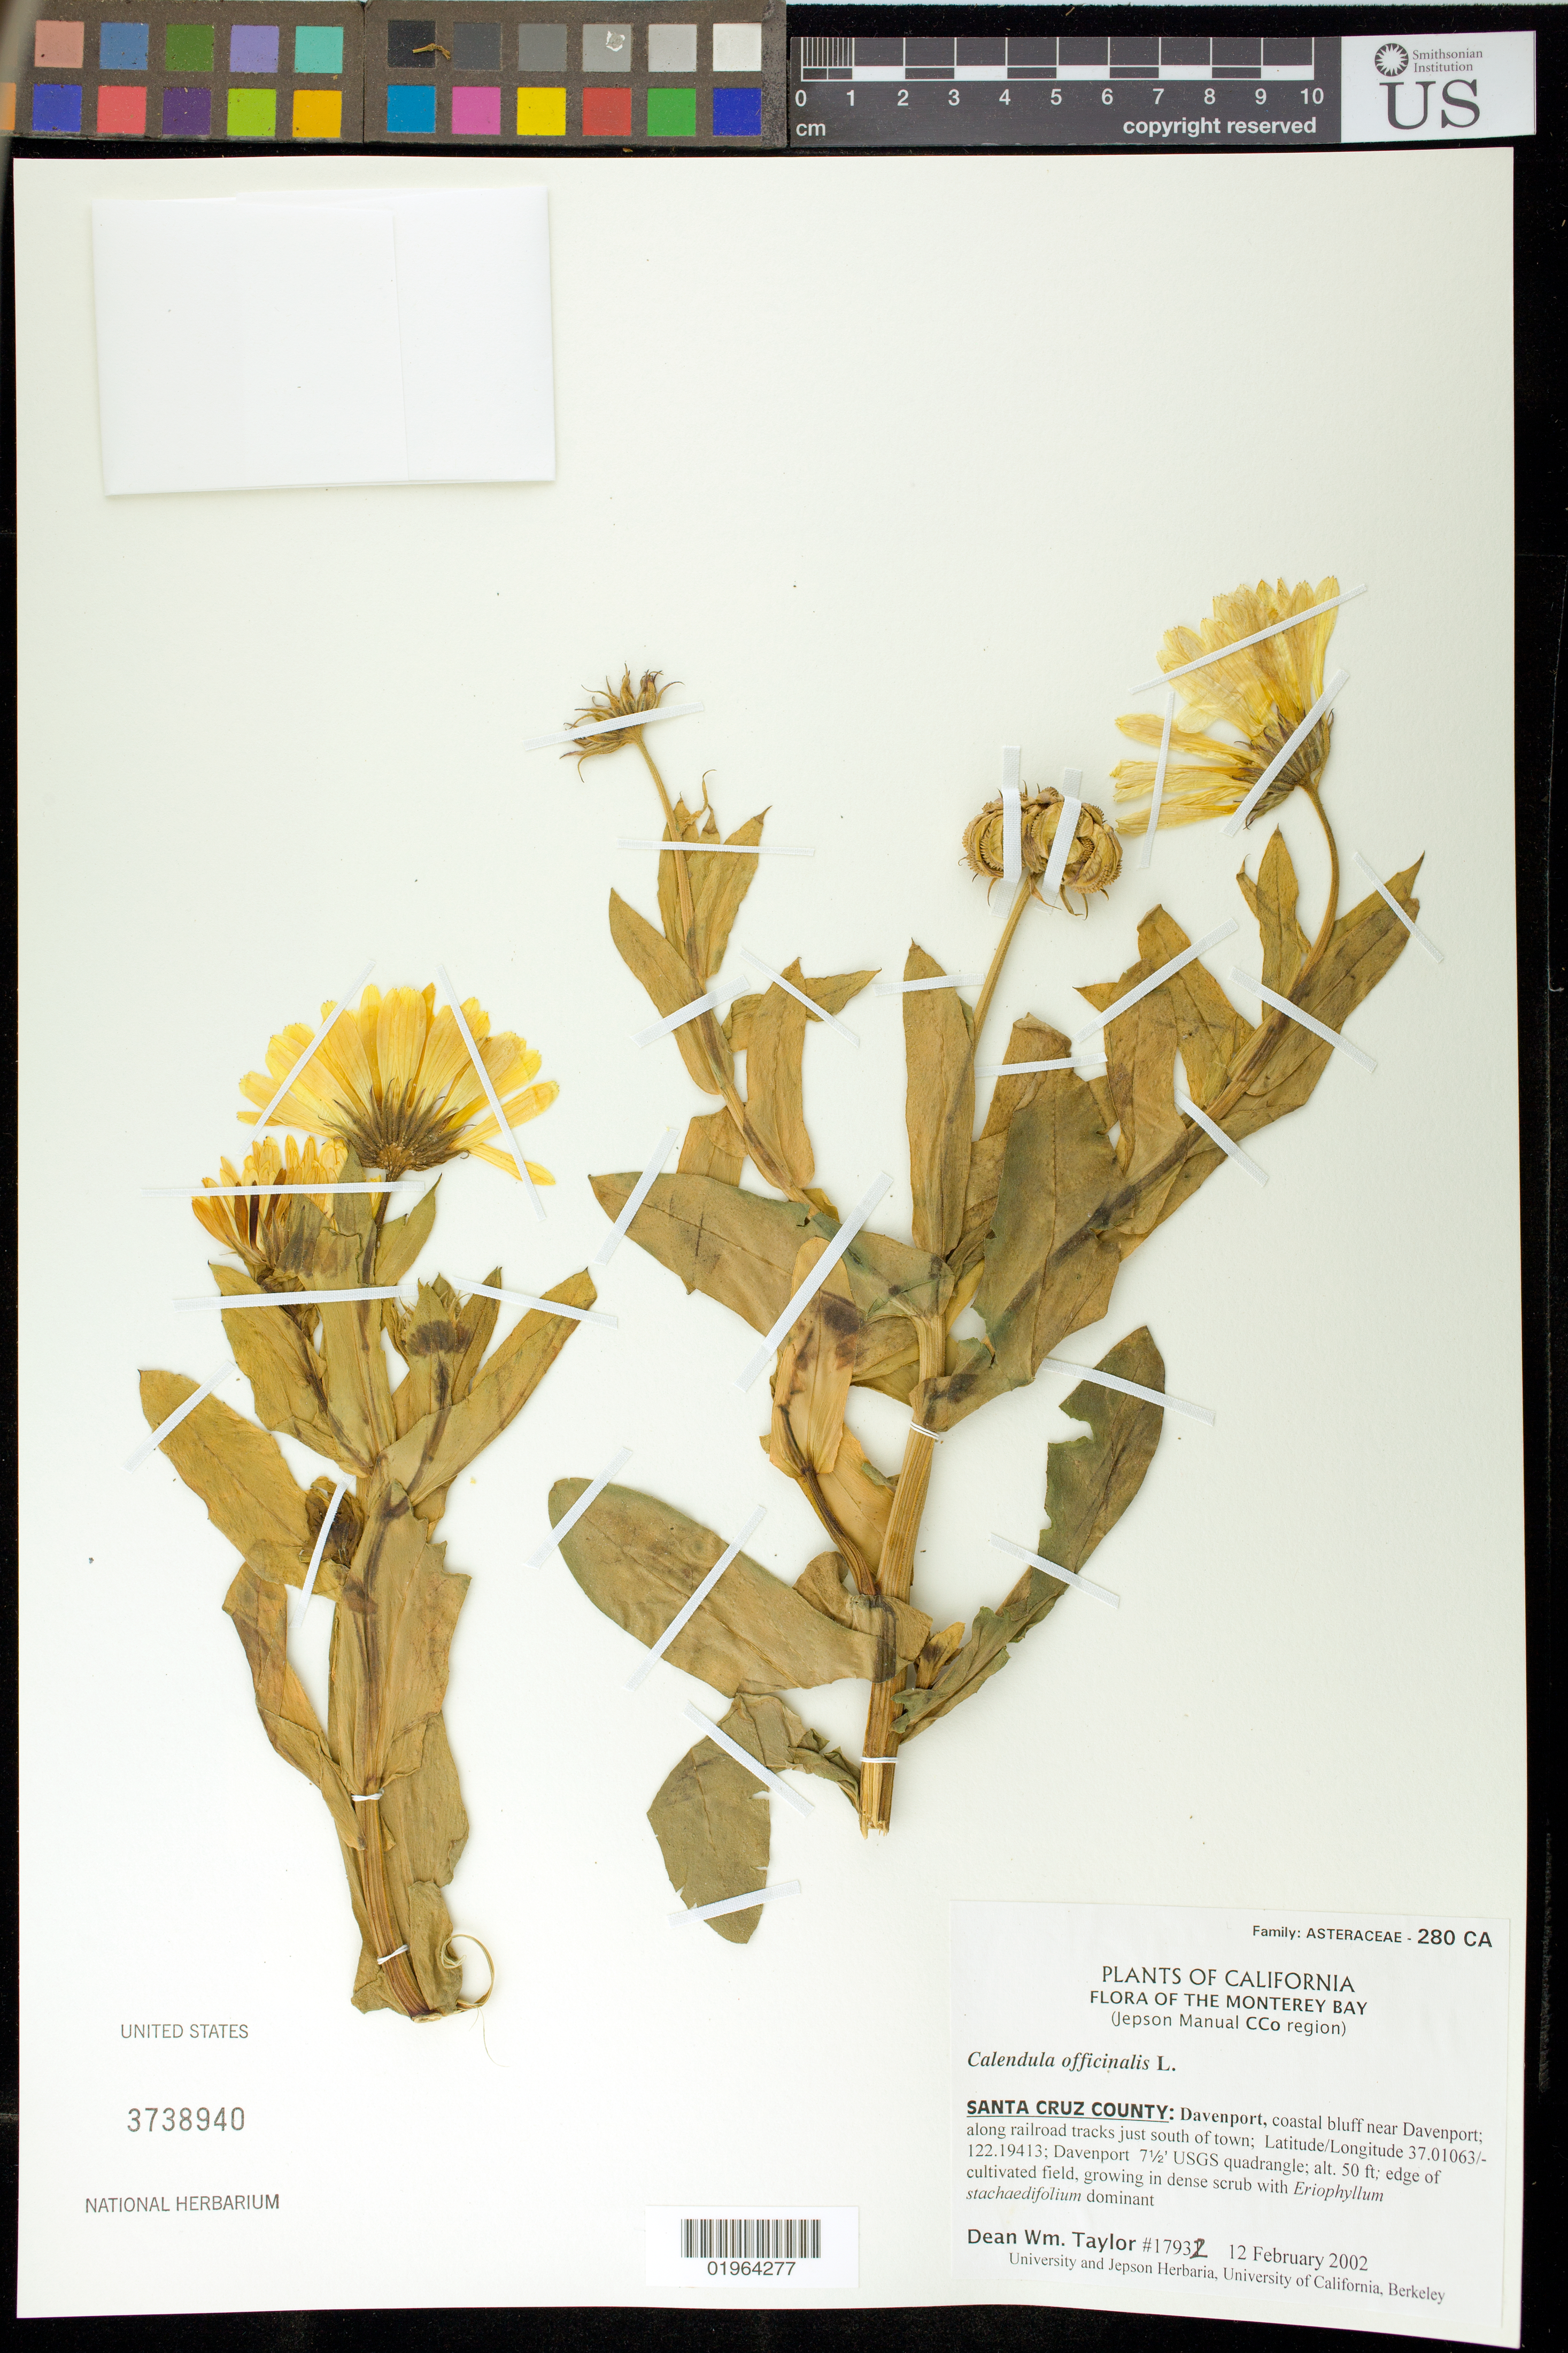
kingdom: Plantae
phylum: Tracheophyta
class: Magnoliopsida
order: Asterales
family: Asteraceae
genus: Calendula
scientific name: Calendula officinalis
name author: L.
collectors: D. W. Taylor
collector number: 17932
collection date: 2002-02-12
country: United States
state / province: California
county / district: Santa Cruz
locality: Coastal bluff near Davenport, along railroad tracks just south of town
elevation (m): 15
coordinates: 37.01063, 122.19413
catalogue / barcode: US 3738940